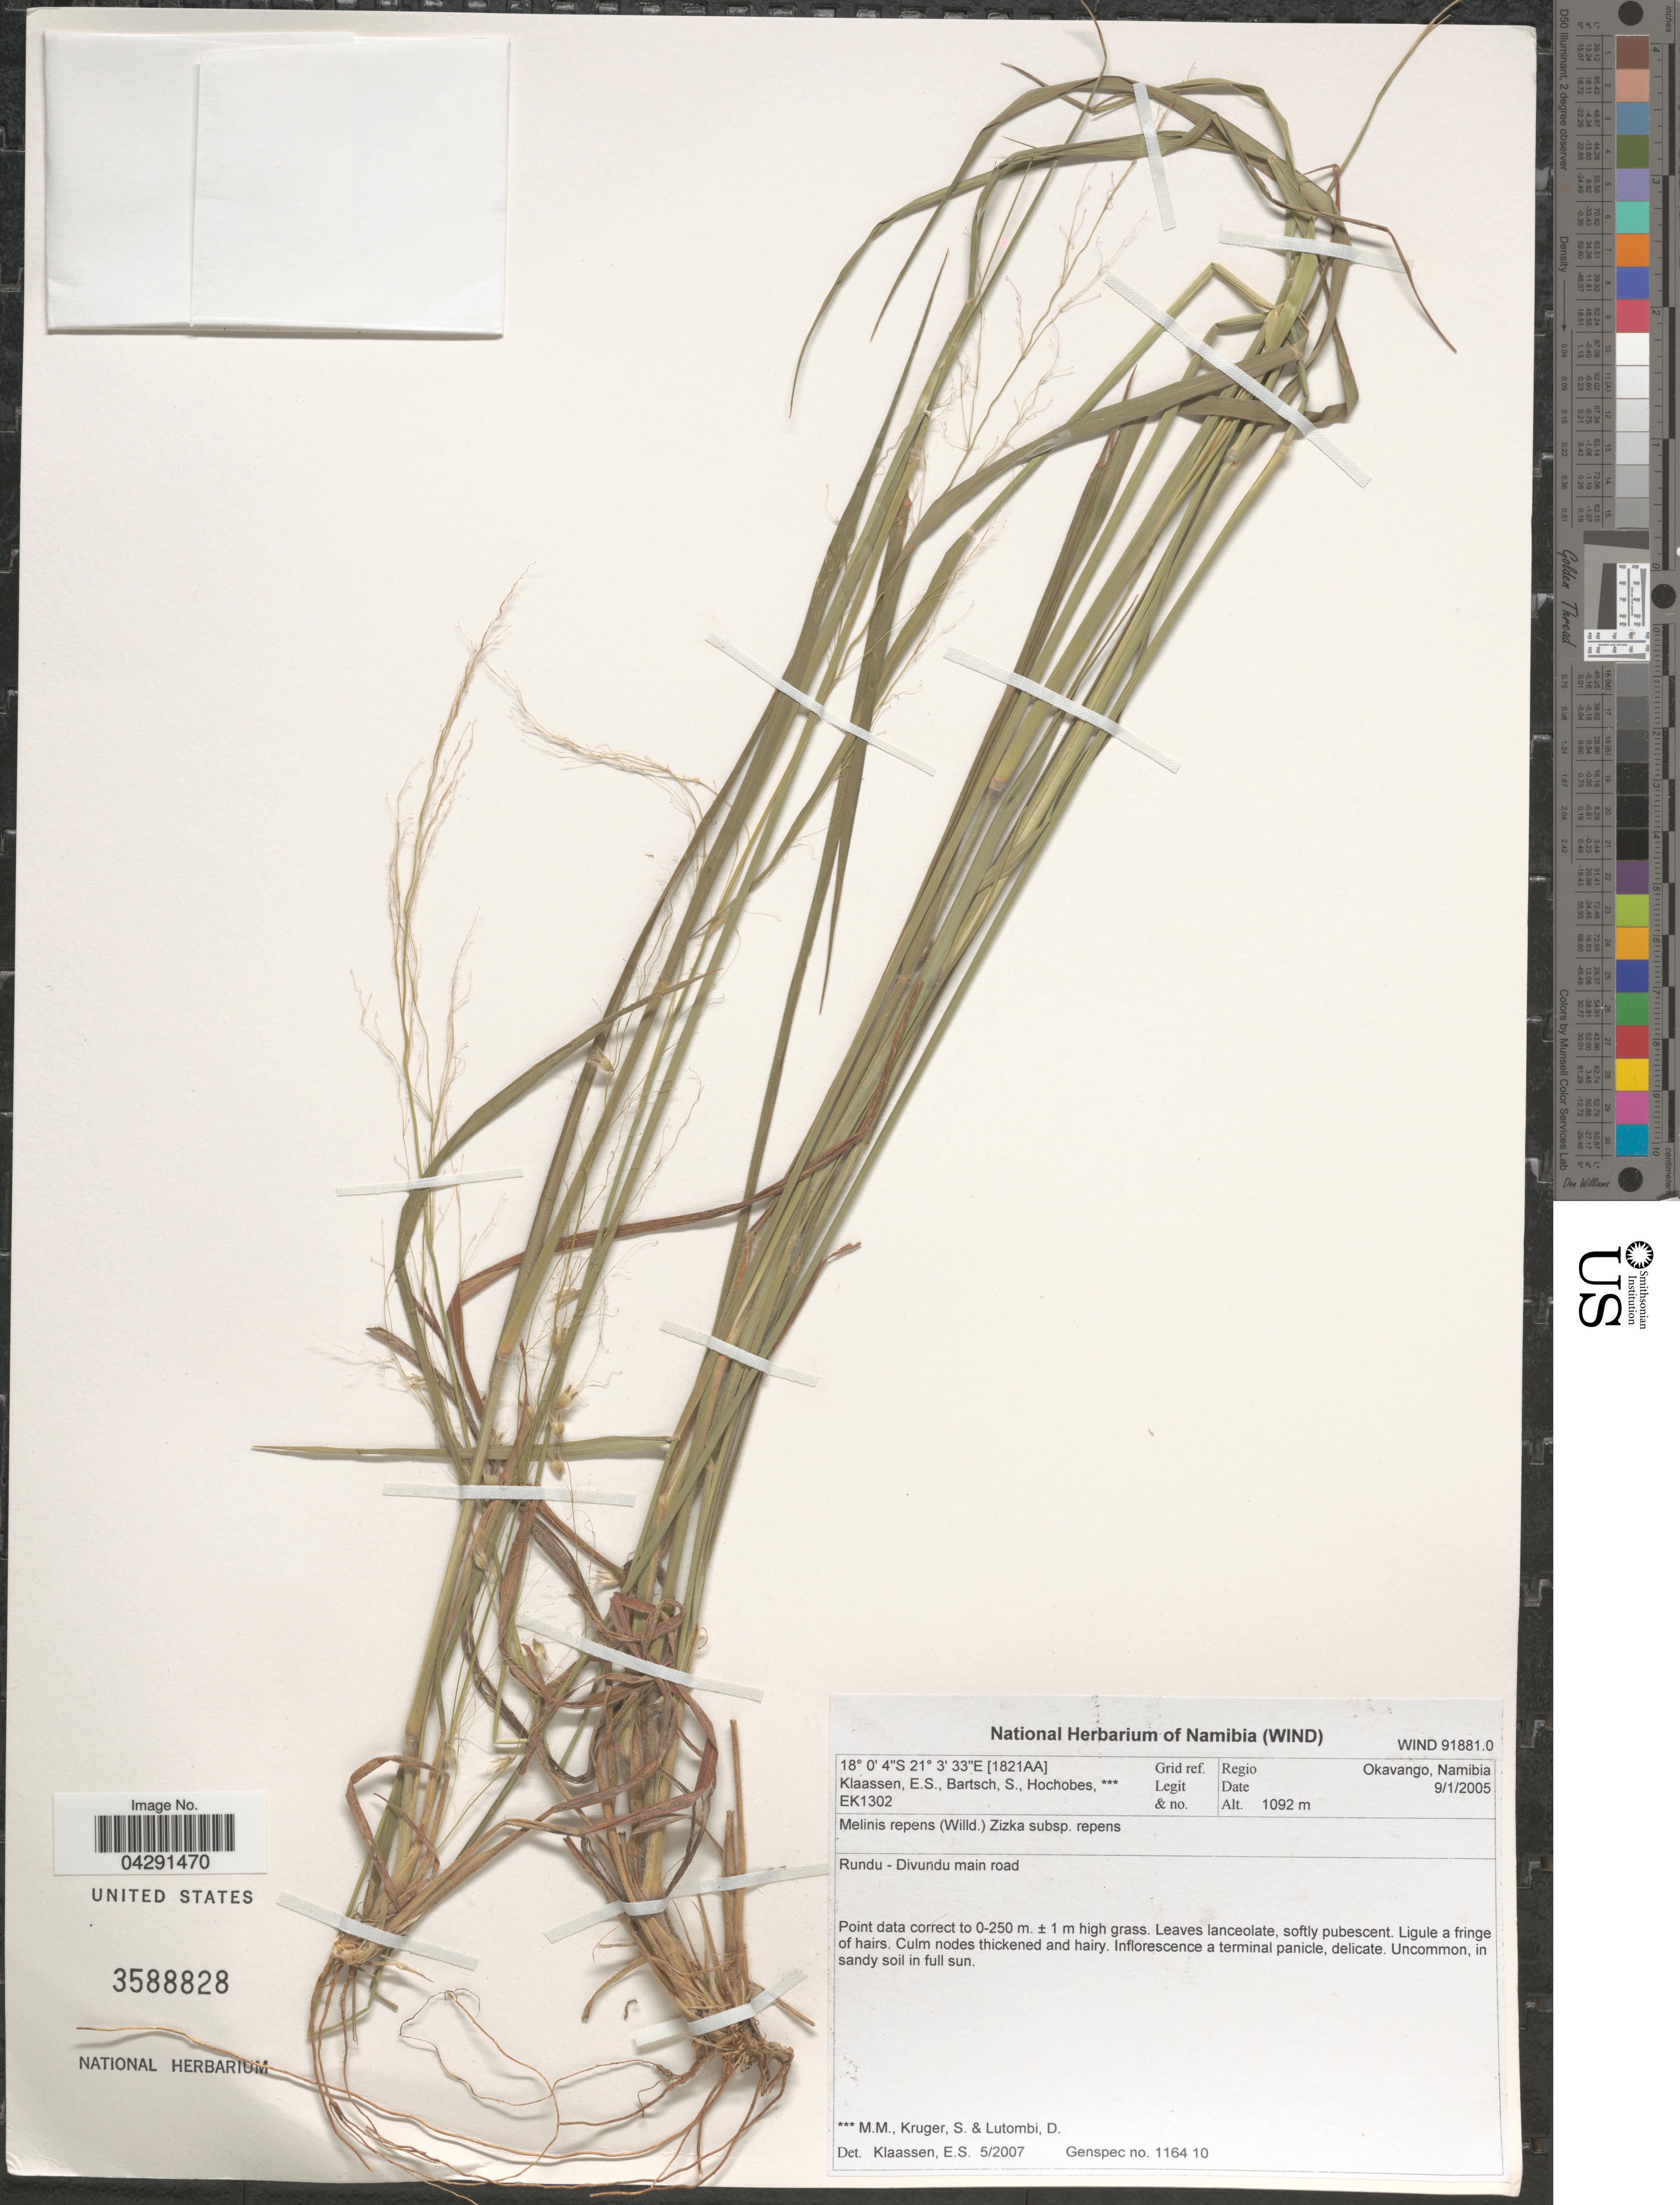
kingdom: Plantae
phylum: Tracheophyta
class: Liliopsida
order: Poales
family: Poaceae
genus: Melinis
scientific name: Melinis repens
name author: (Willd.) Zizka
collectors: E. S. Klaassen, S. Bartsch, M. Hochobes, S. Kruger & D. Lutombi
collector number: EK1302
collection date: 2005-01-09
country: Namibia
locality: [1821AA] Grid ref. Regio Okavango. Rundu-Divundu main road.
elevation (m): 1092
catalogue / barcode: US 3588828